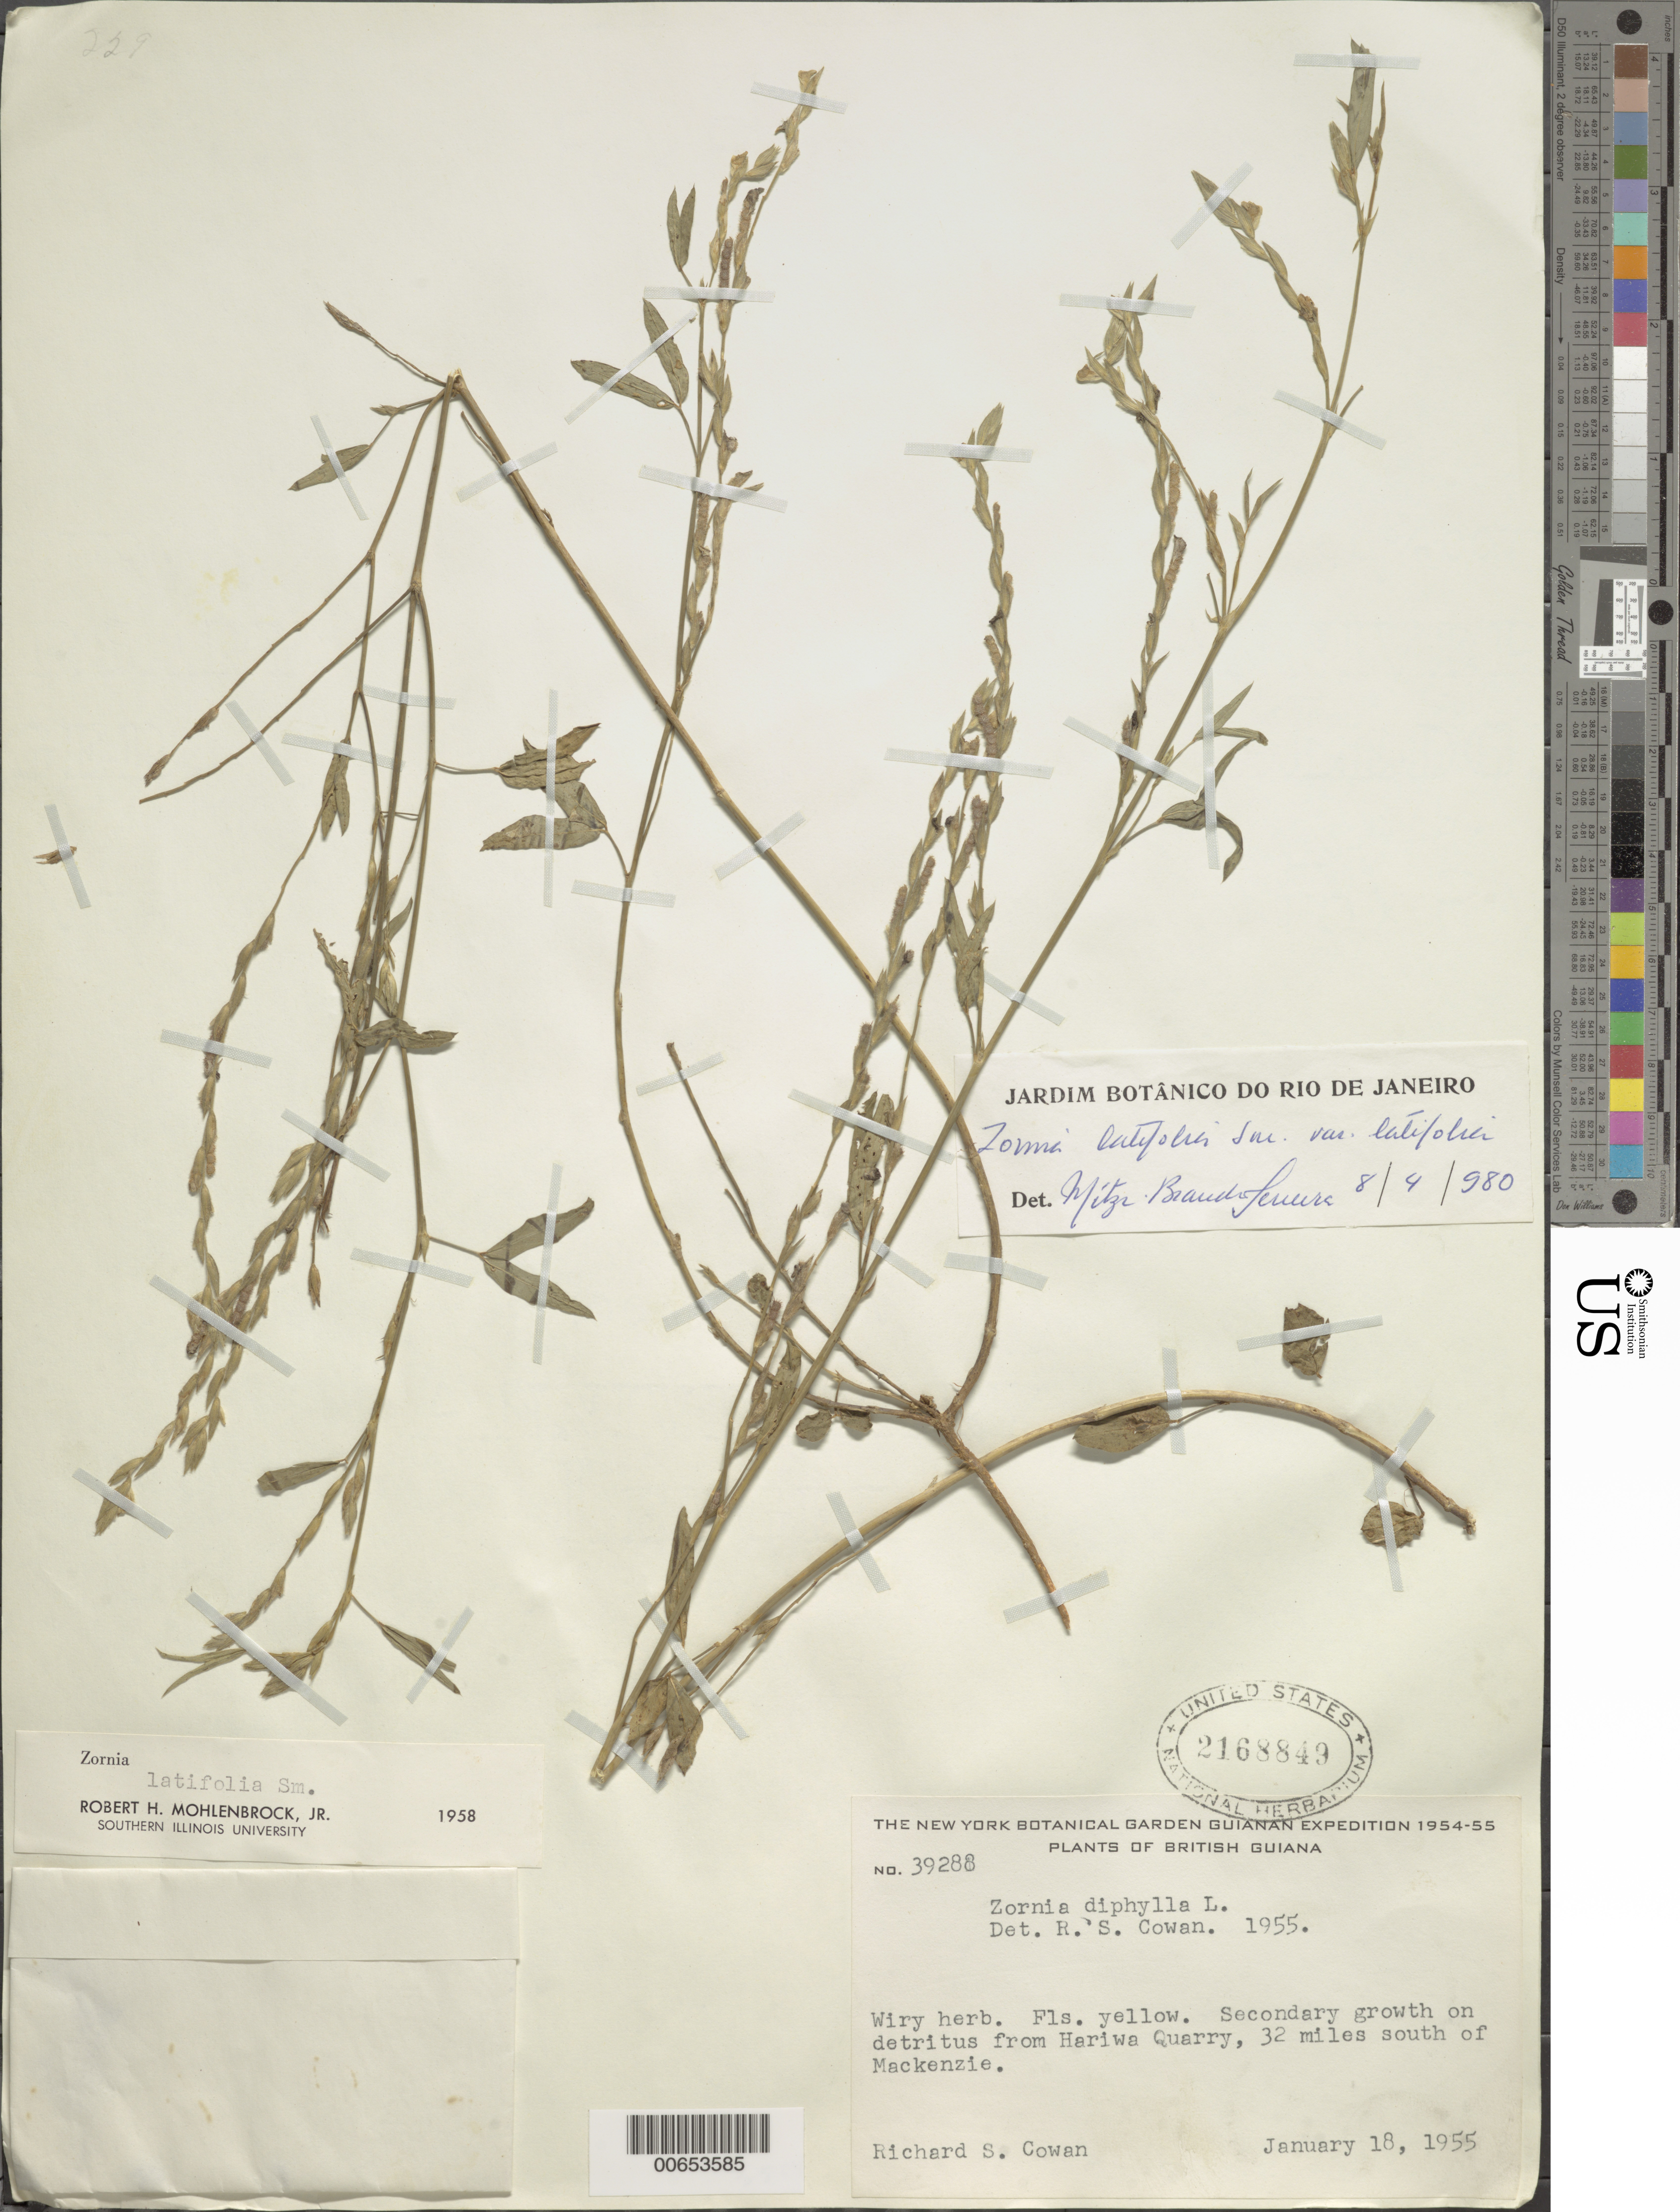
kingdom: Plantae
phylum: Tracheophyta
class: Magnoliopsida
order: Fabales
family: Fabaceae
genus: Zornia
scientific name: Zornia latifolia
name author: Sm.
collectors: R. S. Cowan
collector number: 39288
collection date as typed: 18-Jan-55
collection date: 1955-01-18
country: Guyana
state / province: U. Demerara-Berbice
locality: Hariwa Quarry, 32 mi. S of Mackenzie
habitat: Secondary growth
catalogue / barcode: US 2168849